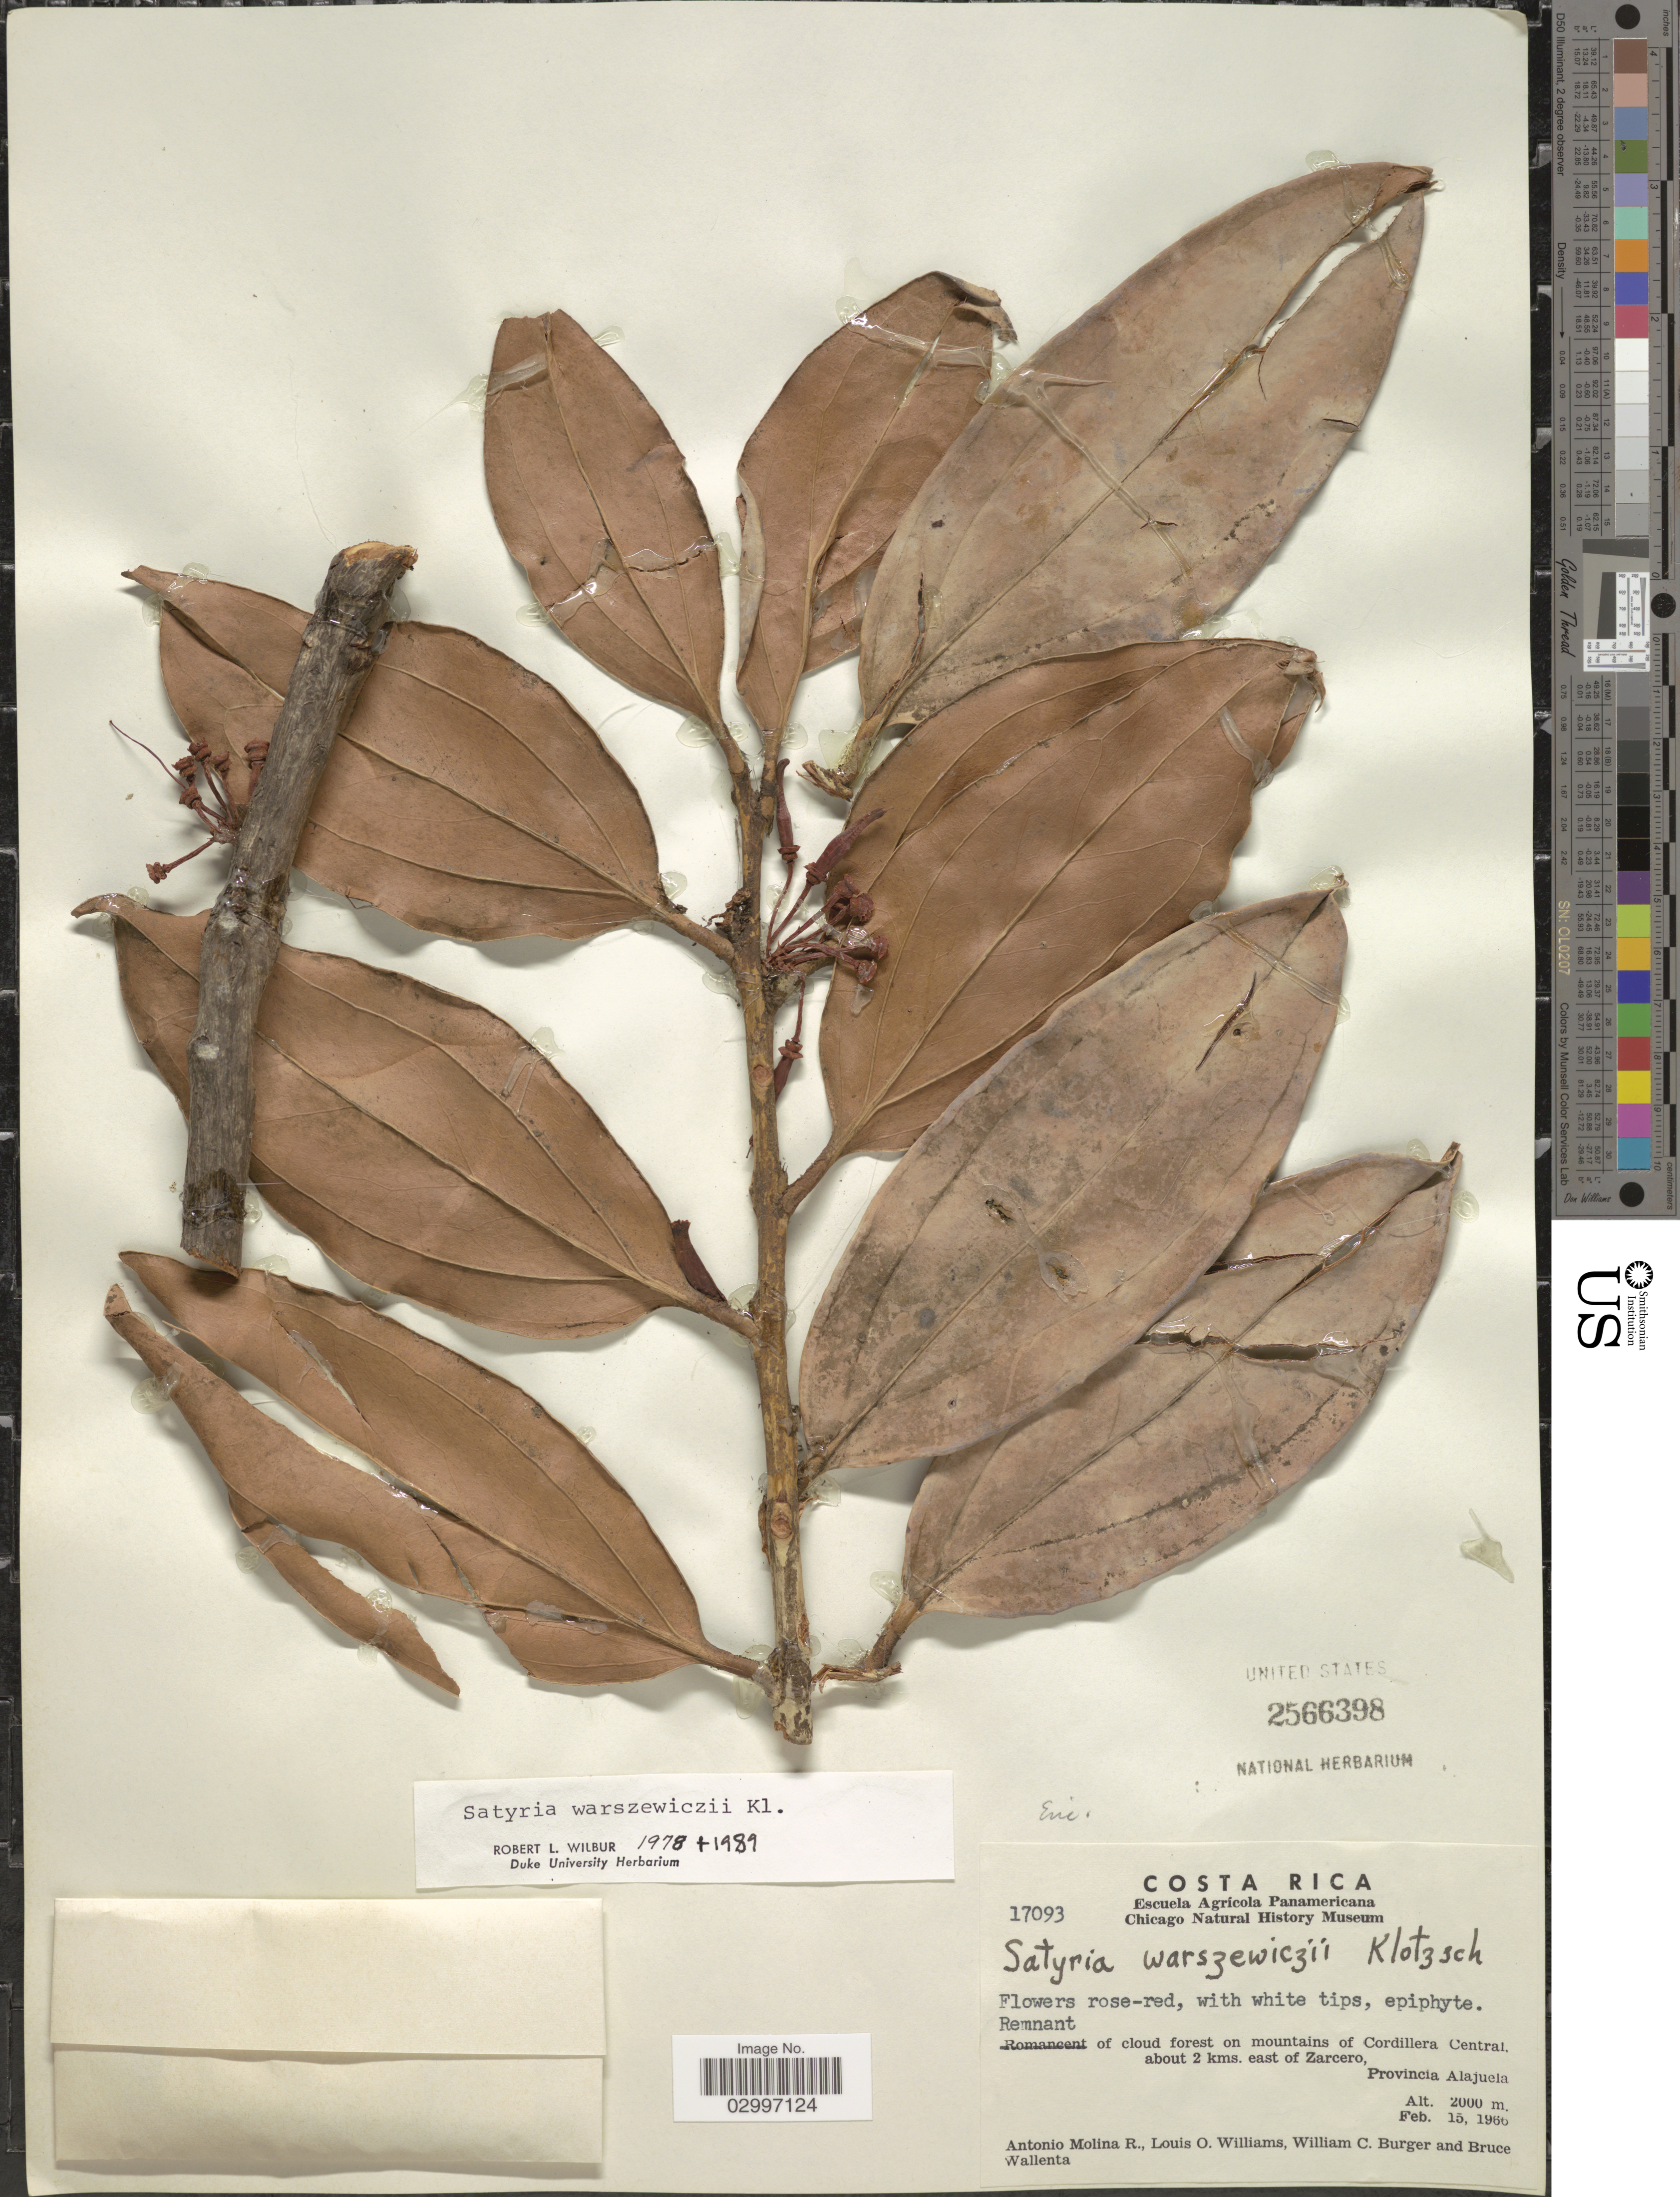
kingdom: Plantae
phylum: Tracheophyta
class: Magnoliopsida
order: Ericales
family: Ericaceae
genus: Satyria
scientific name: Satyria warszewiczii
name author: Klotzsch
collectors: A. Molina R., L. O. Williams, W. Burger & B. Wallenta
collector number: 17093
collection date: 1966-02-15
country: Costa Rica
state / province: Alajuela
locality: Remnant of cloud forest on mountains of Cordillera Central, about 2 kms. east of Zarcero, Provincia Alajuela.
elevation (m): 2000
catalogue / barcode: US 2566398